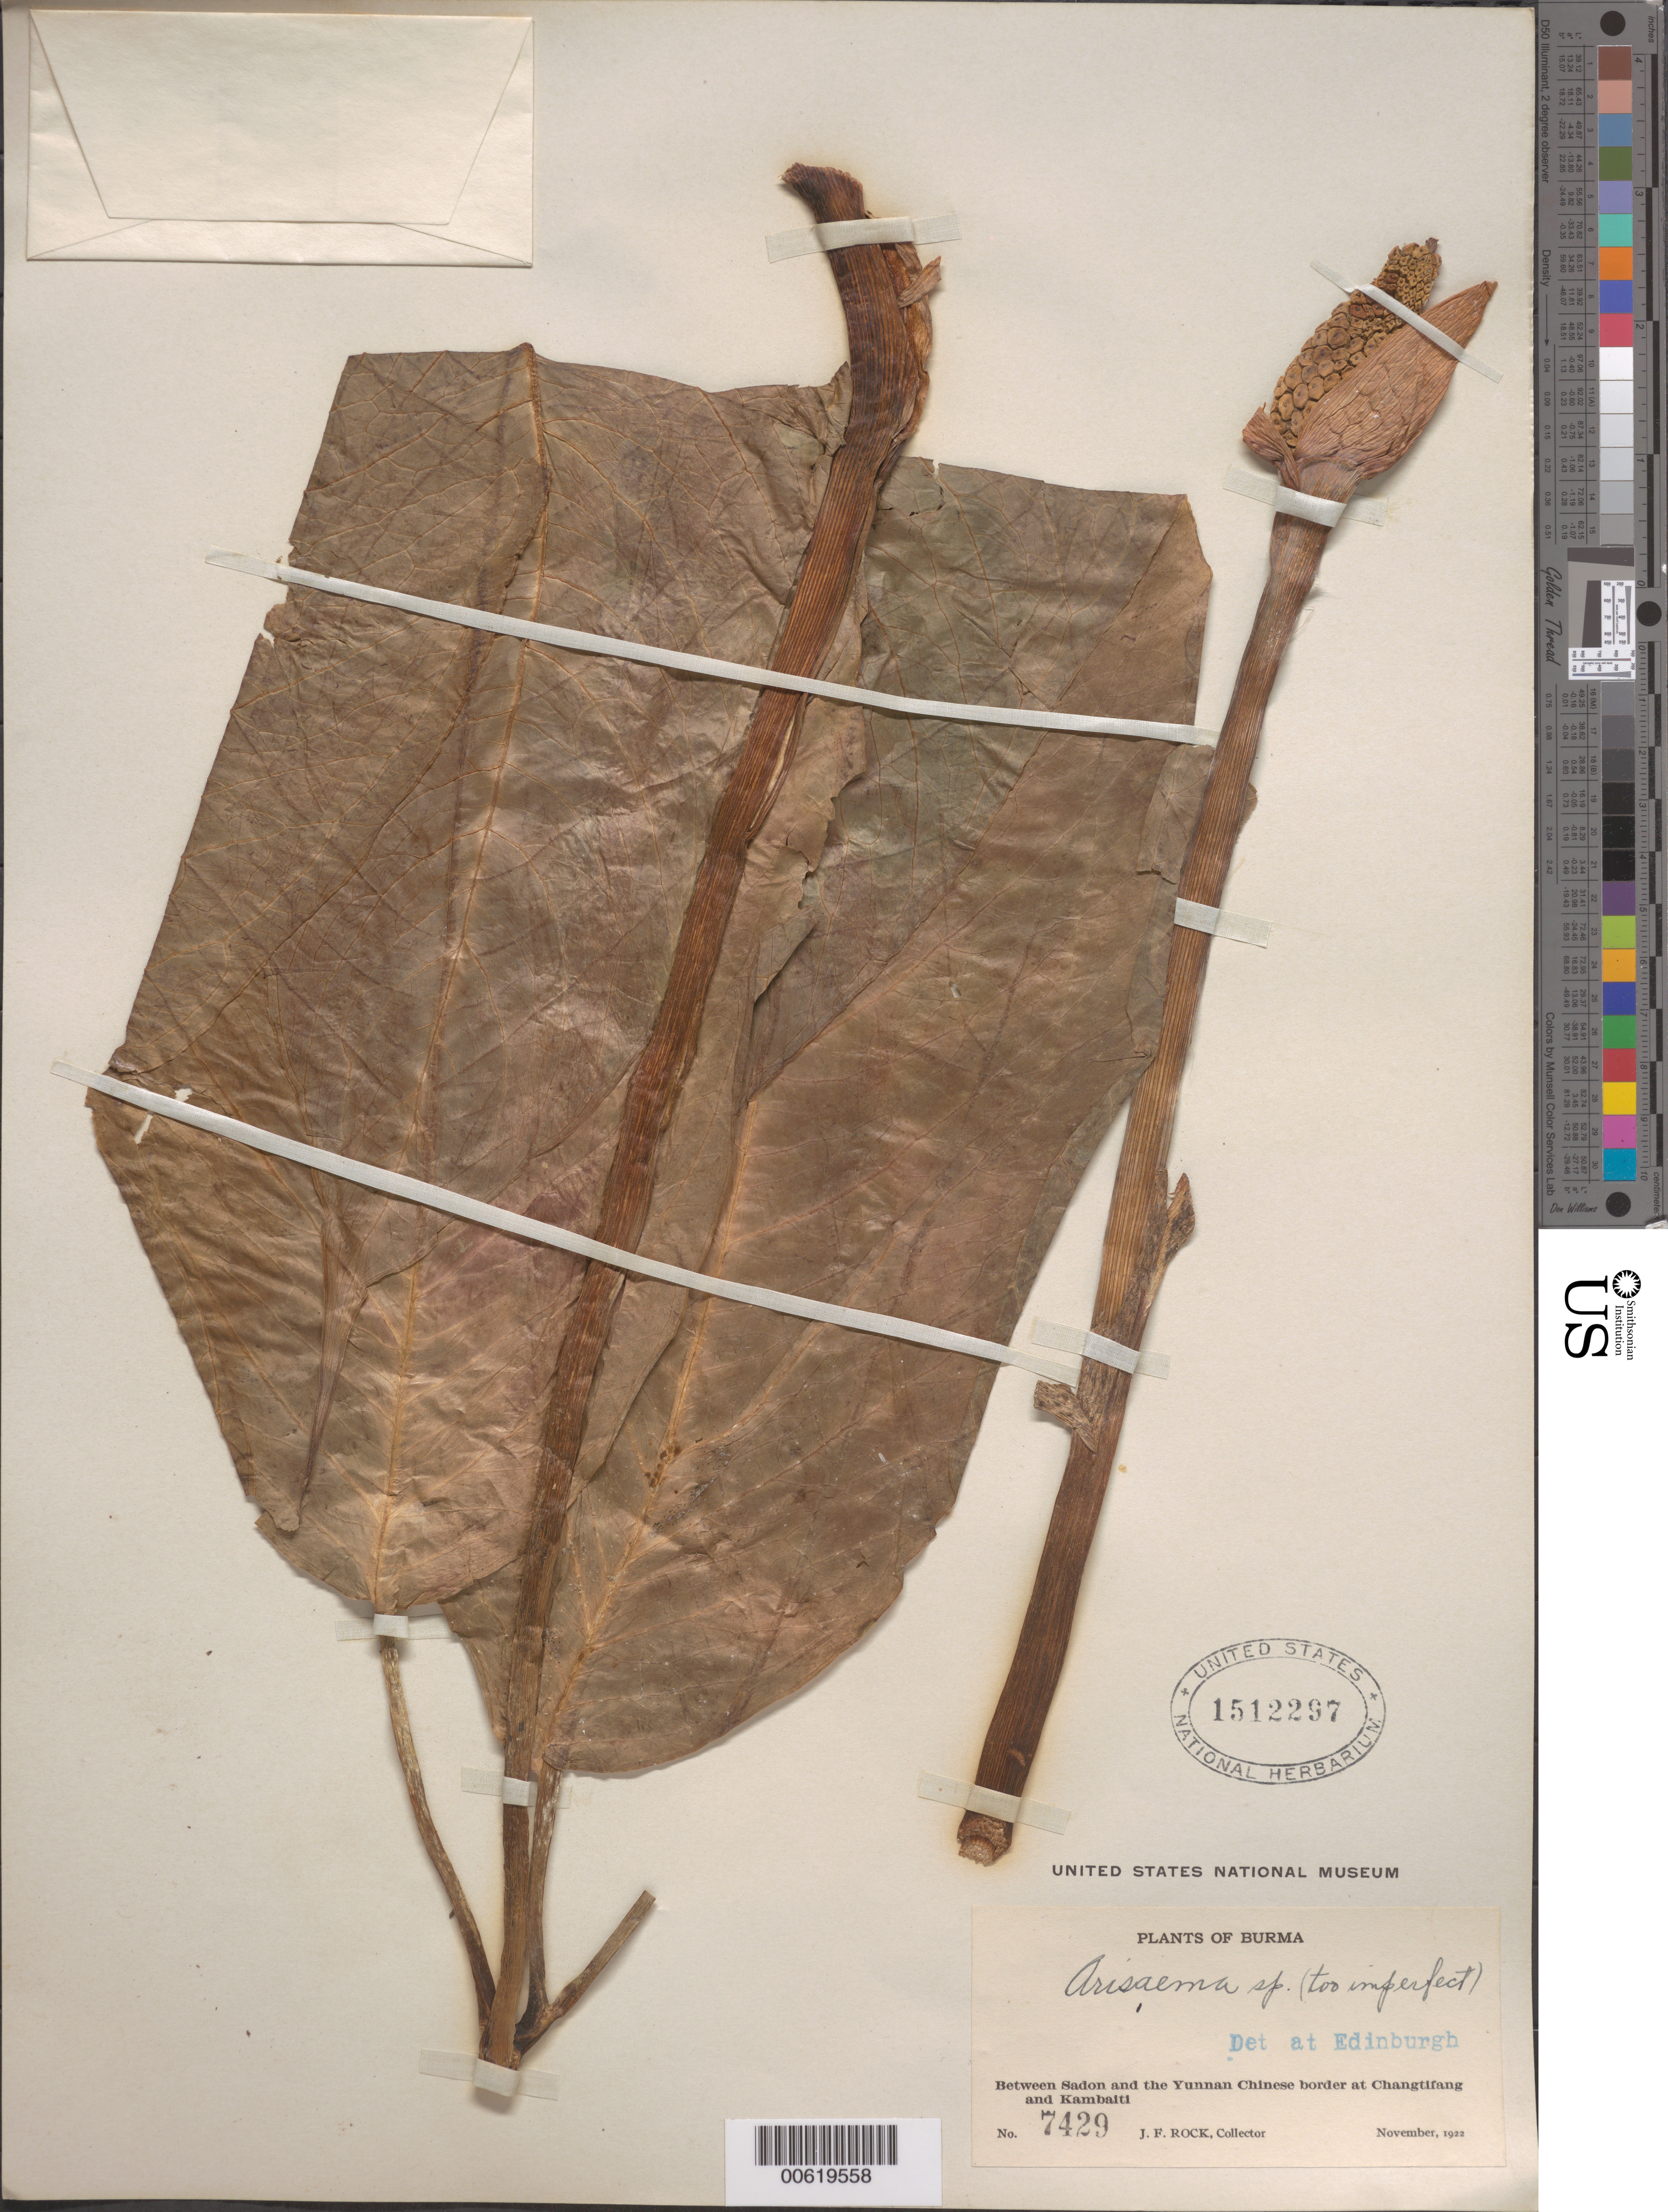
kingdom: Plantae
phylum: Tracheophyta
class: Liliopsida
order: Alismatales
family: Araceae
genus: Arisaema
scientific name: Arisaema decipiens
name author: Schott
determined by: Ma, Zheng Xu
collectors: J. F. Rock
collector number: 7429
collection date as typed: Nov 1922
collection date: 1922-11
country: Myanmar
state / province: Kachin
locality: Between Sadon and the Yunnan Chinese border at Changtifang and Kambaiti.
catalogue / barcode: US 1512297